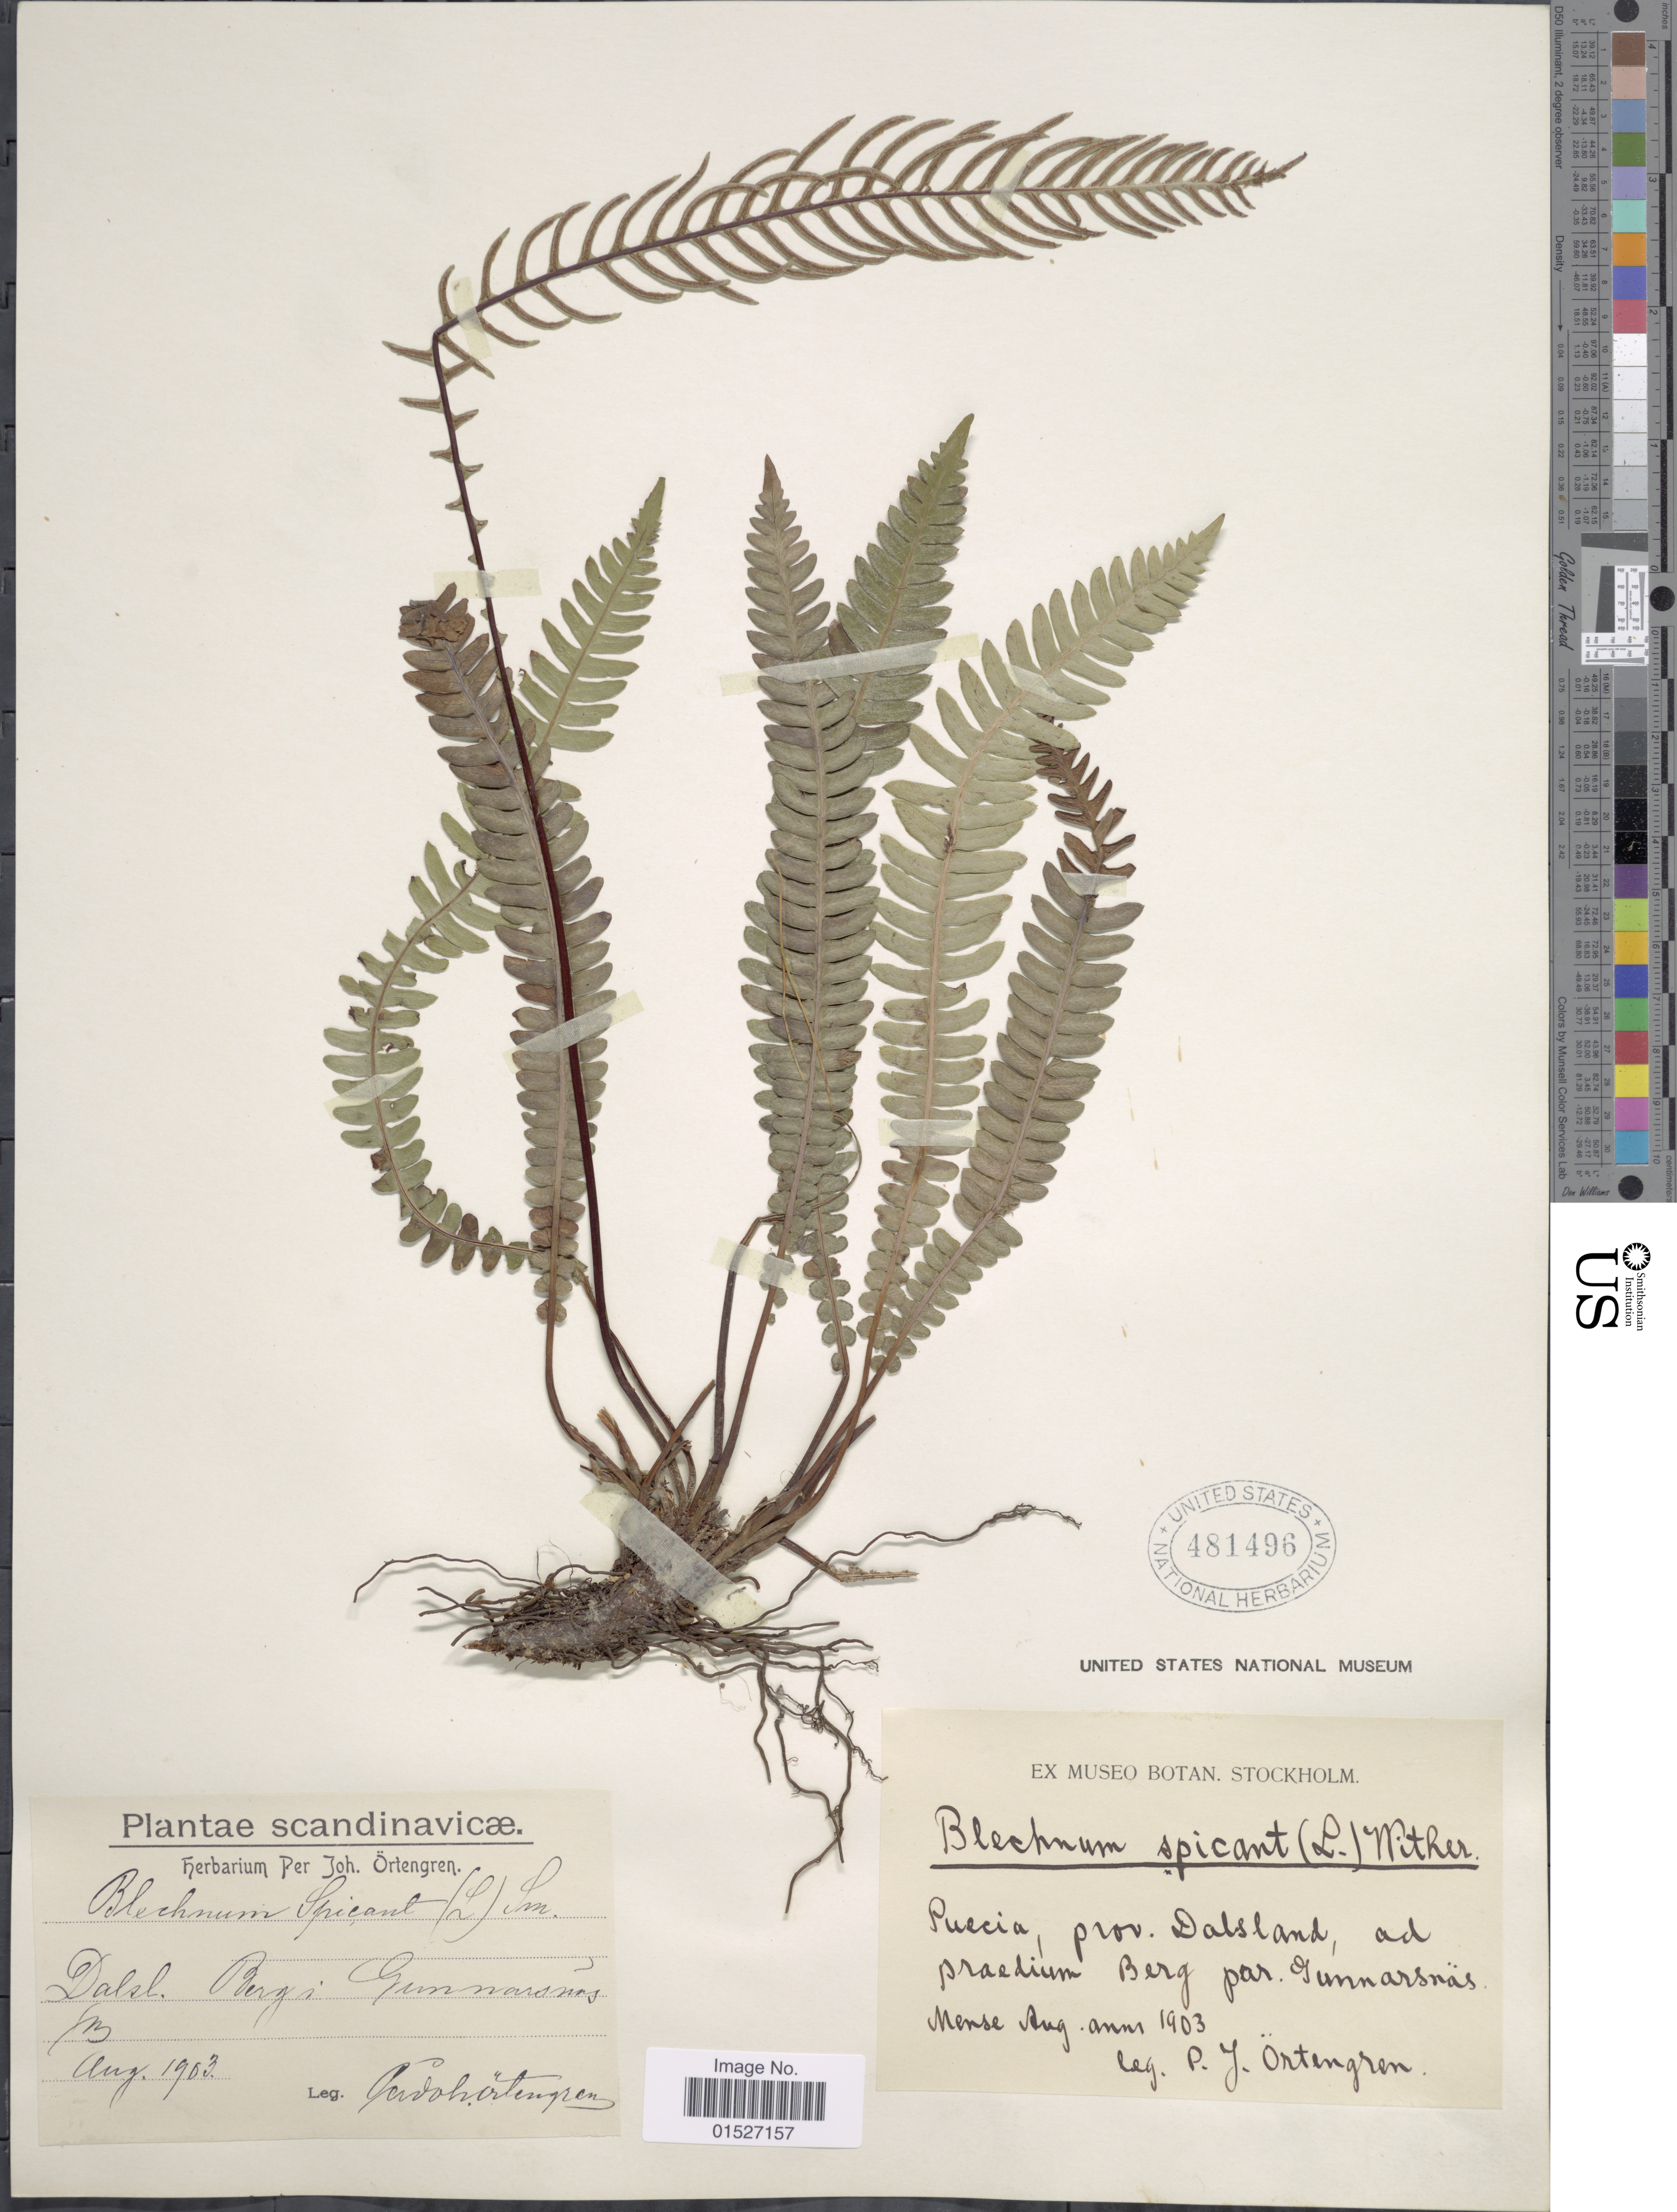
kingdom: Plantae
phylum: Tracheophyta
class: Polypodiopsida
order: Polypodiales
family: Blechnaceae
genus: Blechnum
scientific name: Blechnum spicant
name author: (L.) Sm.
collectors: P. Ortengren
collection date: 1903-08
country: Sweden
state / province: Västra Götaland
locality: Sandinavicae. Puecia, prov. Dalsland, ad praedium Berg par. Gunnarsnas.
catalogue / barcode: US 481496